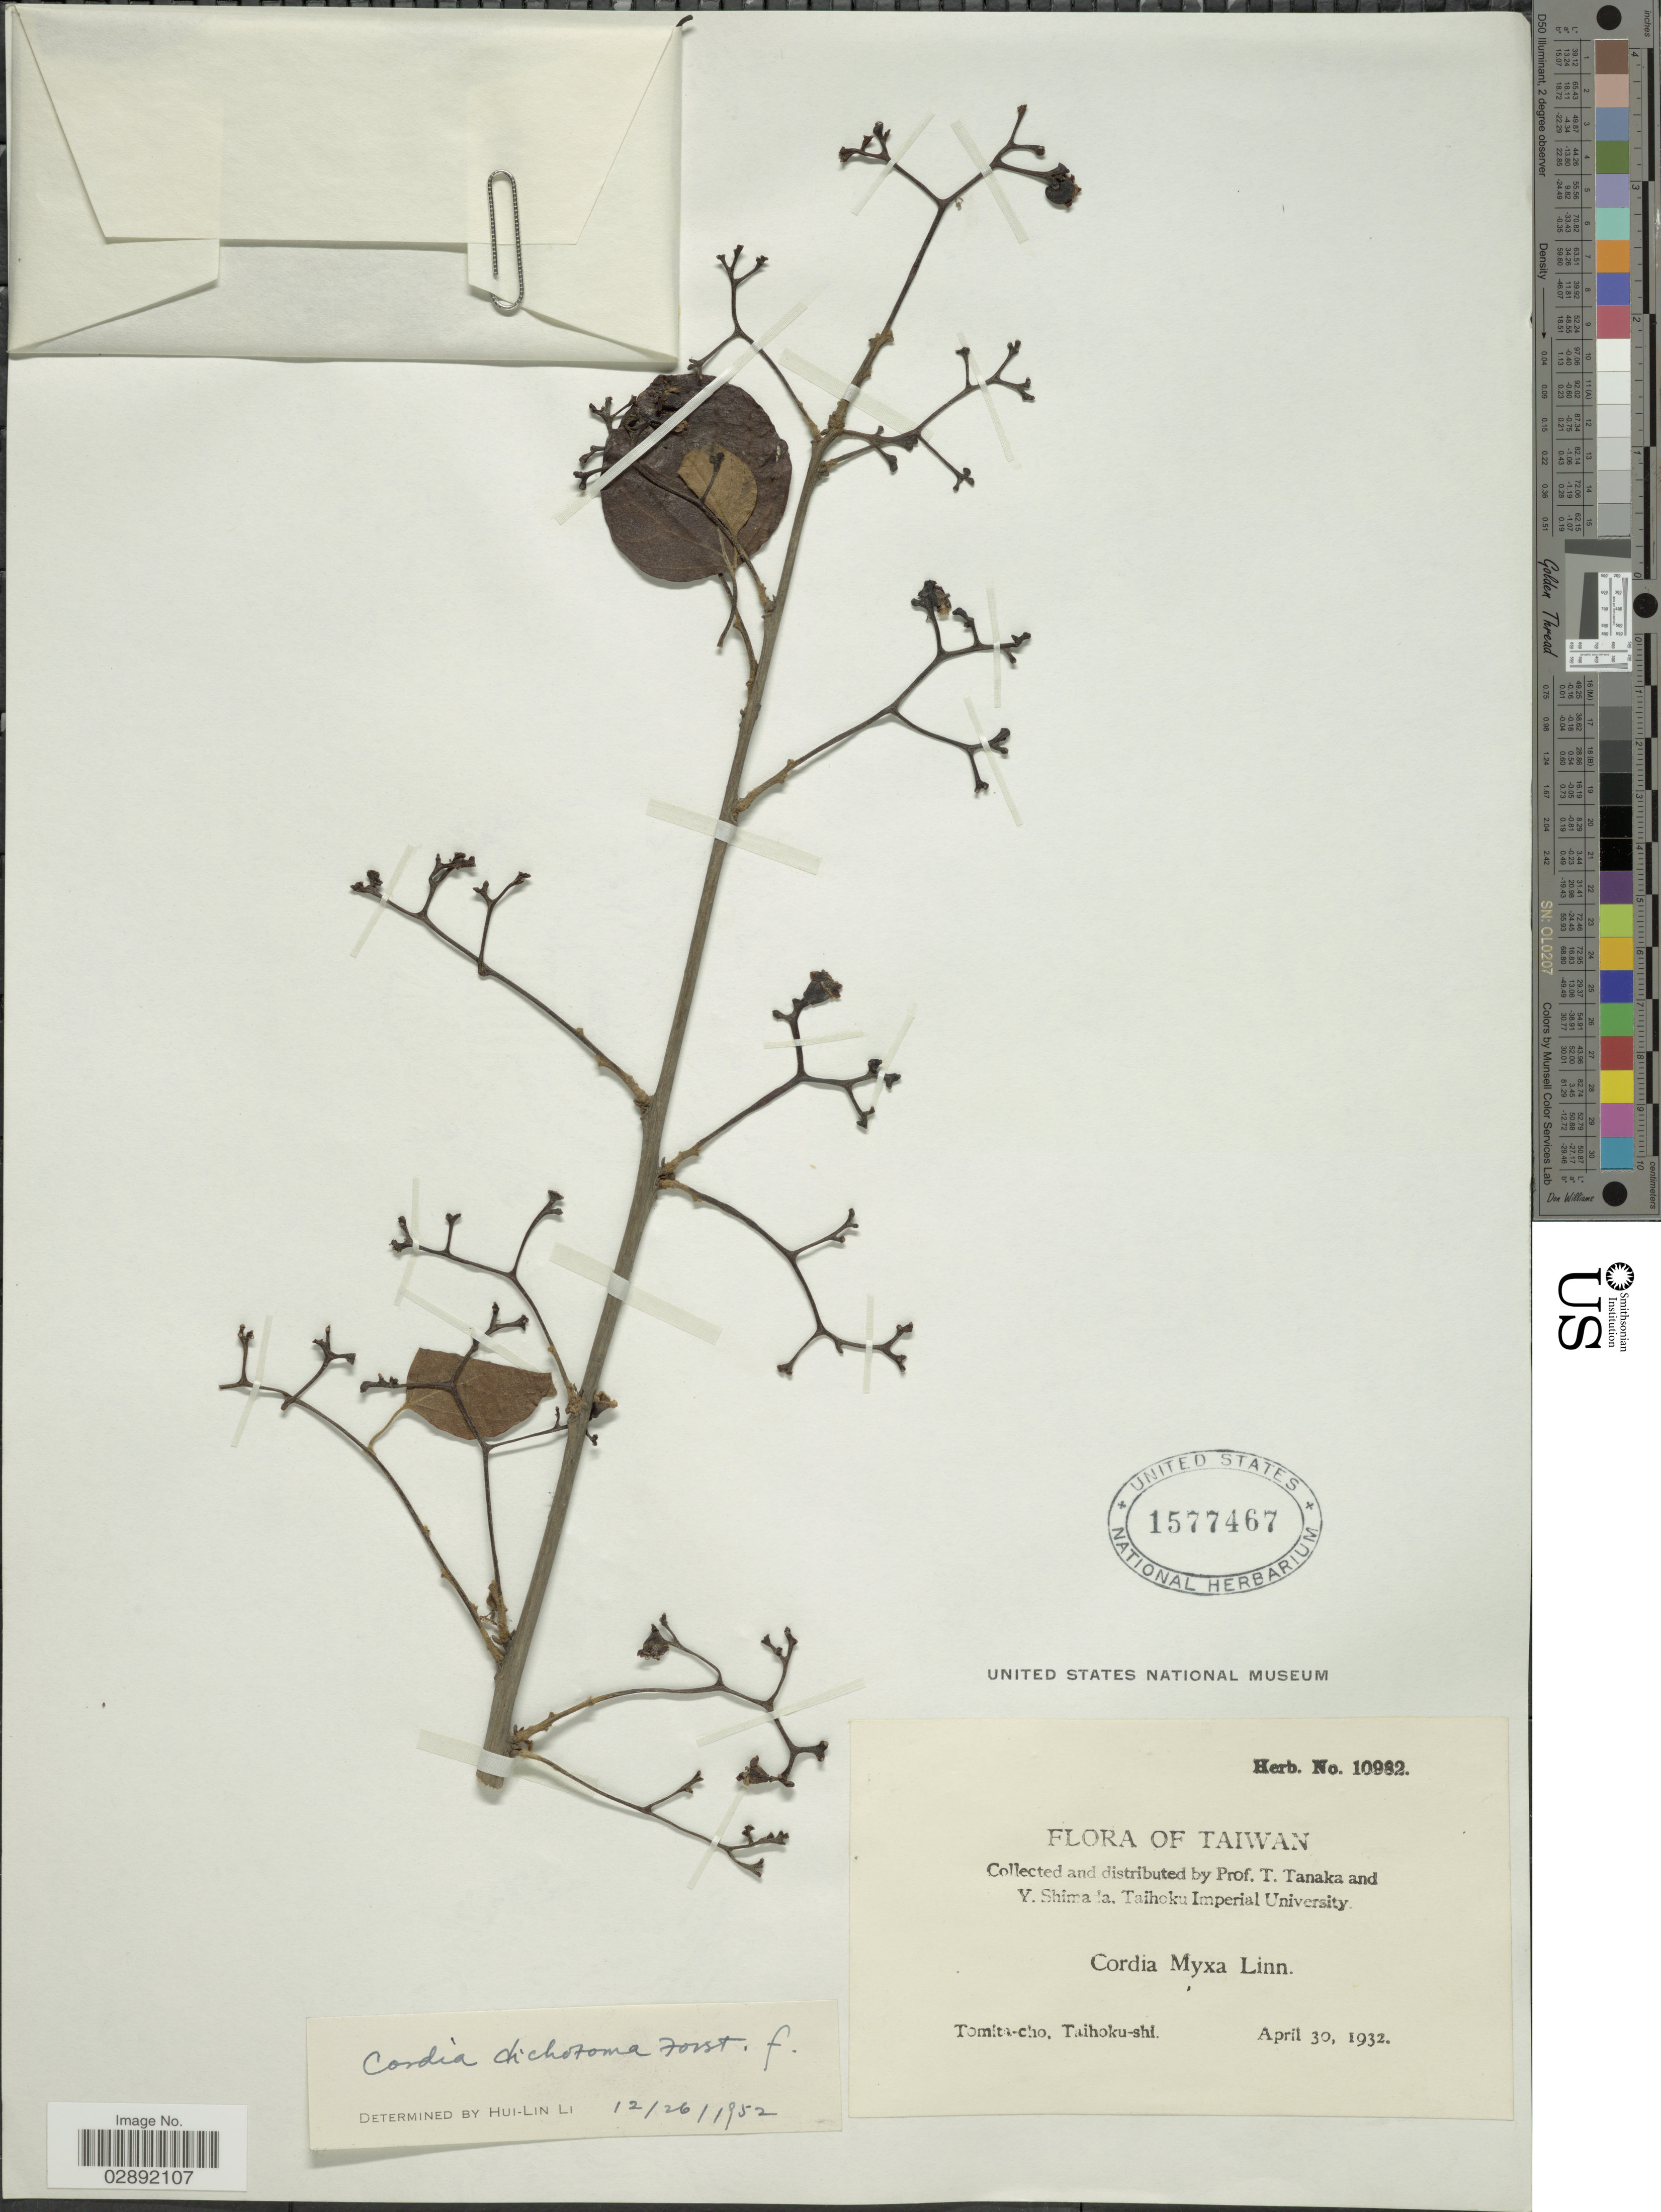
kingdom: Plantae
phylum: Tracheophyta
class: Magnoliopsida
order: Boraginales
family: Cordiaceae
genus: Cordia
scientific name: Cordia dichotoma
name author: G. Forst.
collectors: T. Tanaka & Y. Shimada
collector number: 10982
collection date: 1932-04-30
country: Taiwan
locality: Tomita-cho, Taihoku-shi.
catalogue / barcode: US 1577467